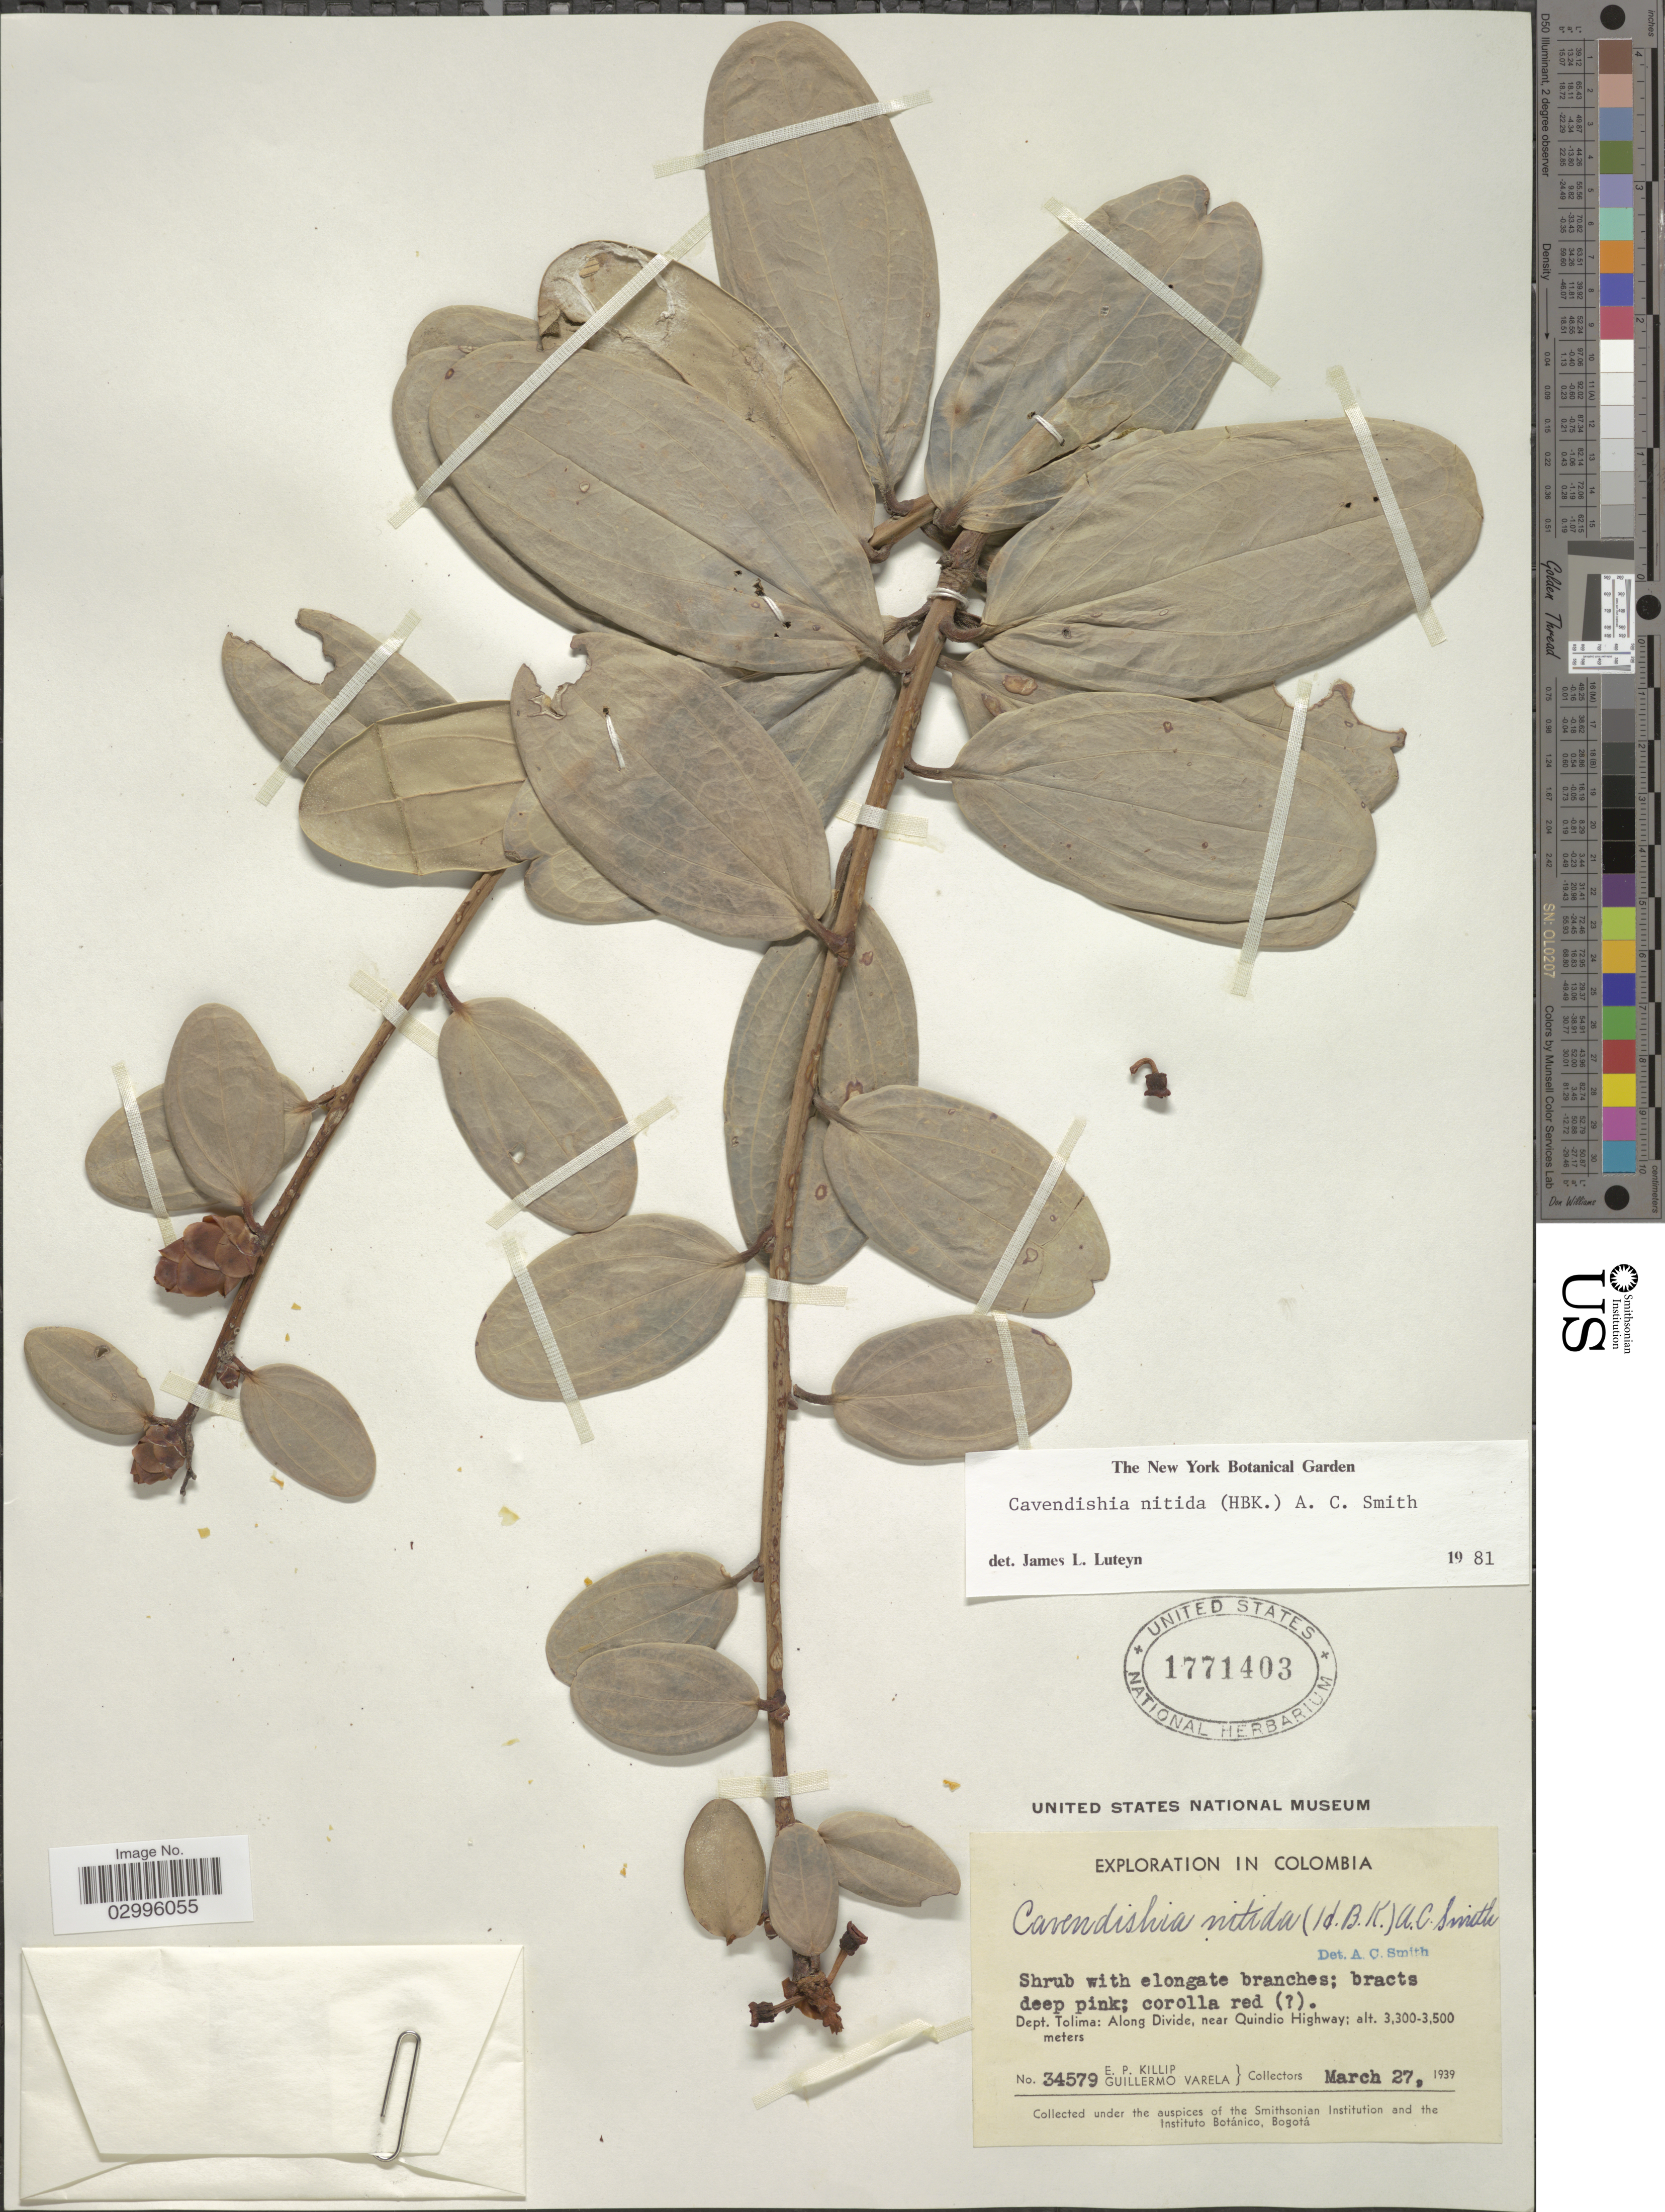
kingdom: Plantae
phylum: Tracheophyta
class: Magnoliopsida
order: Ericales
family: Ericaceae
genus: Cavendishia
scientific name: Cavendishia nitida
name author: (Kunth) A.C. Sm.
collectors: E. P. Killip & G. Varela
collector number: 34579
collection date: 1939-03-27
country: Colombia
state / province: Tolima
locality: Dept. Tolima: Along Divide, near Quindio Highway.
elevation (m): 3300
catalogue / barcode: US 1771403